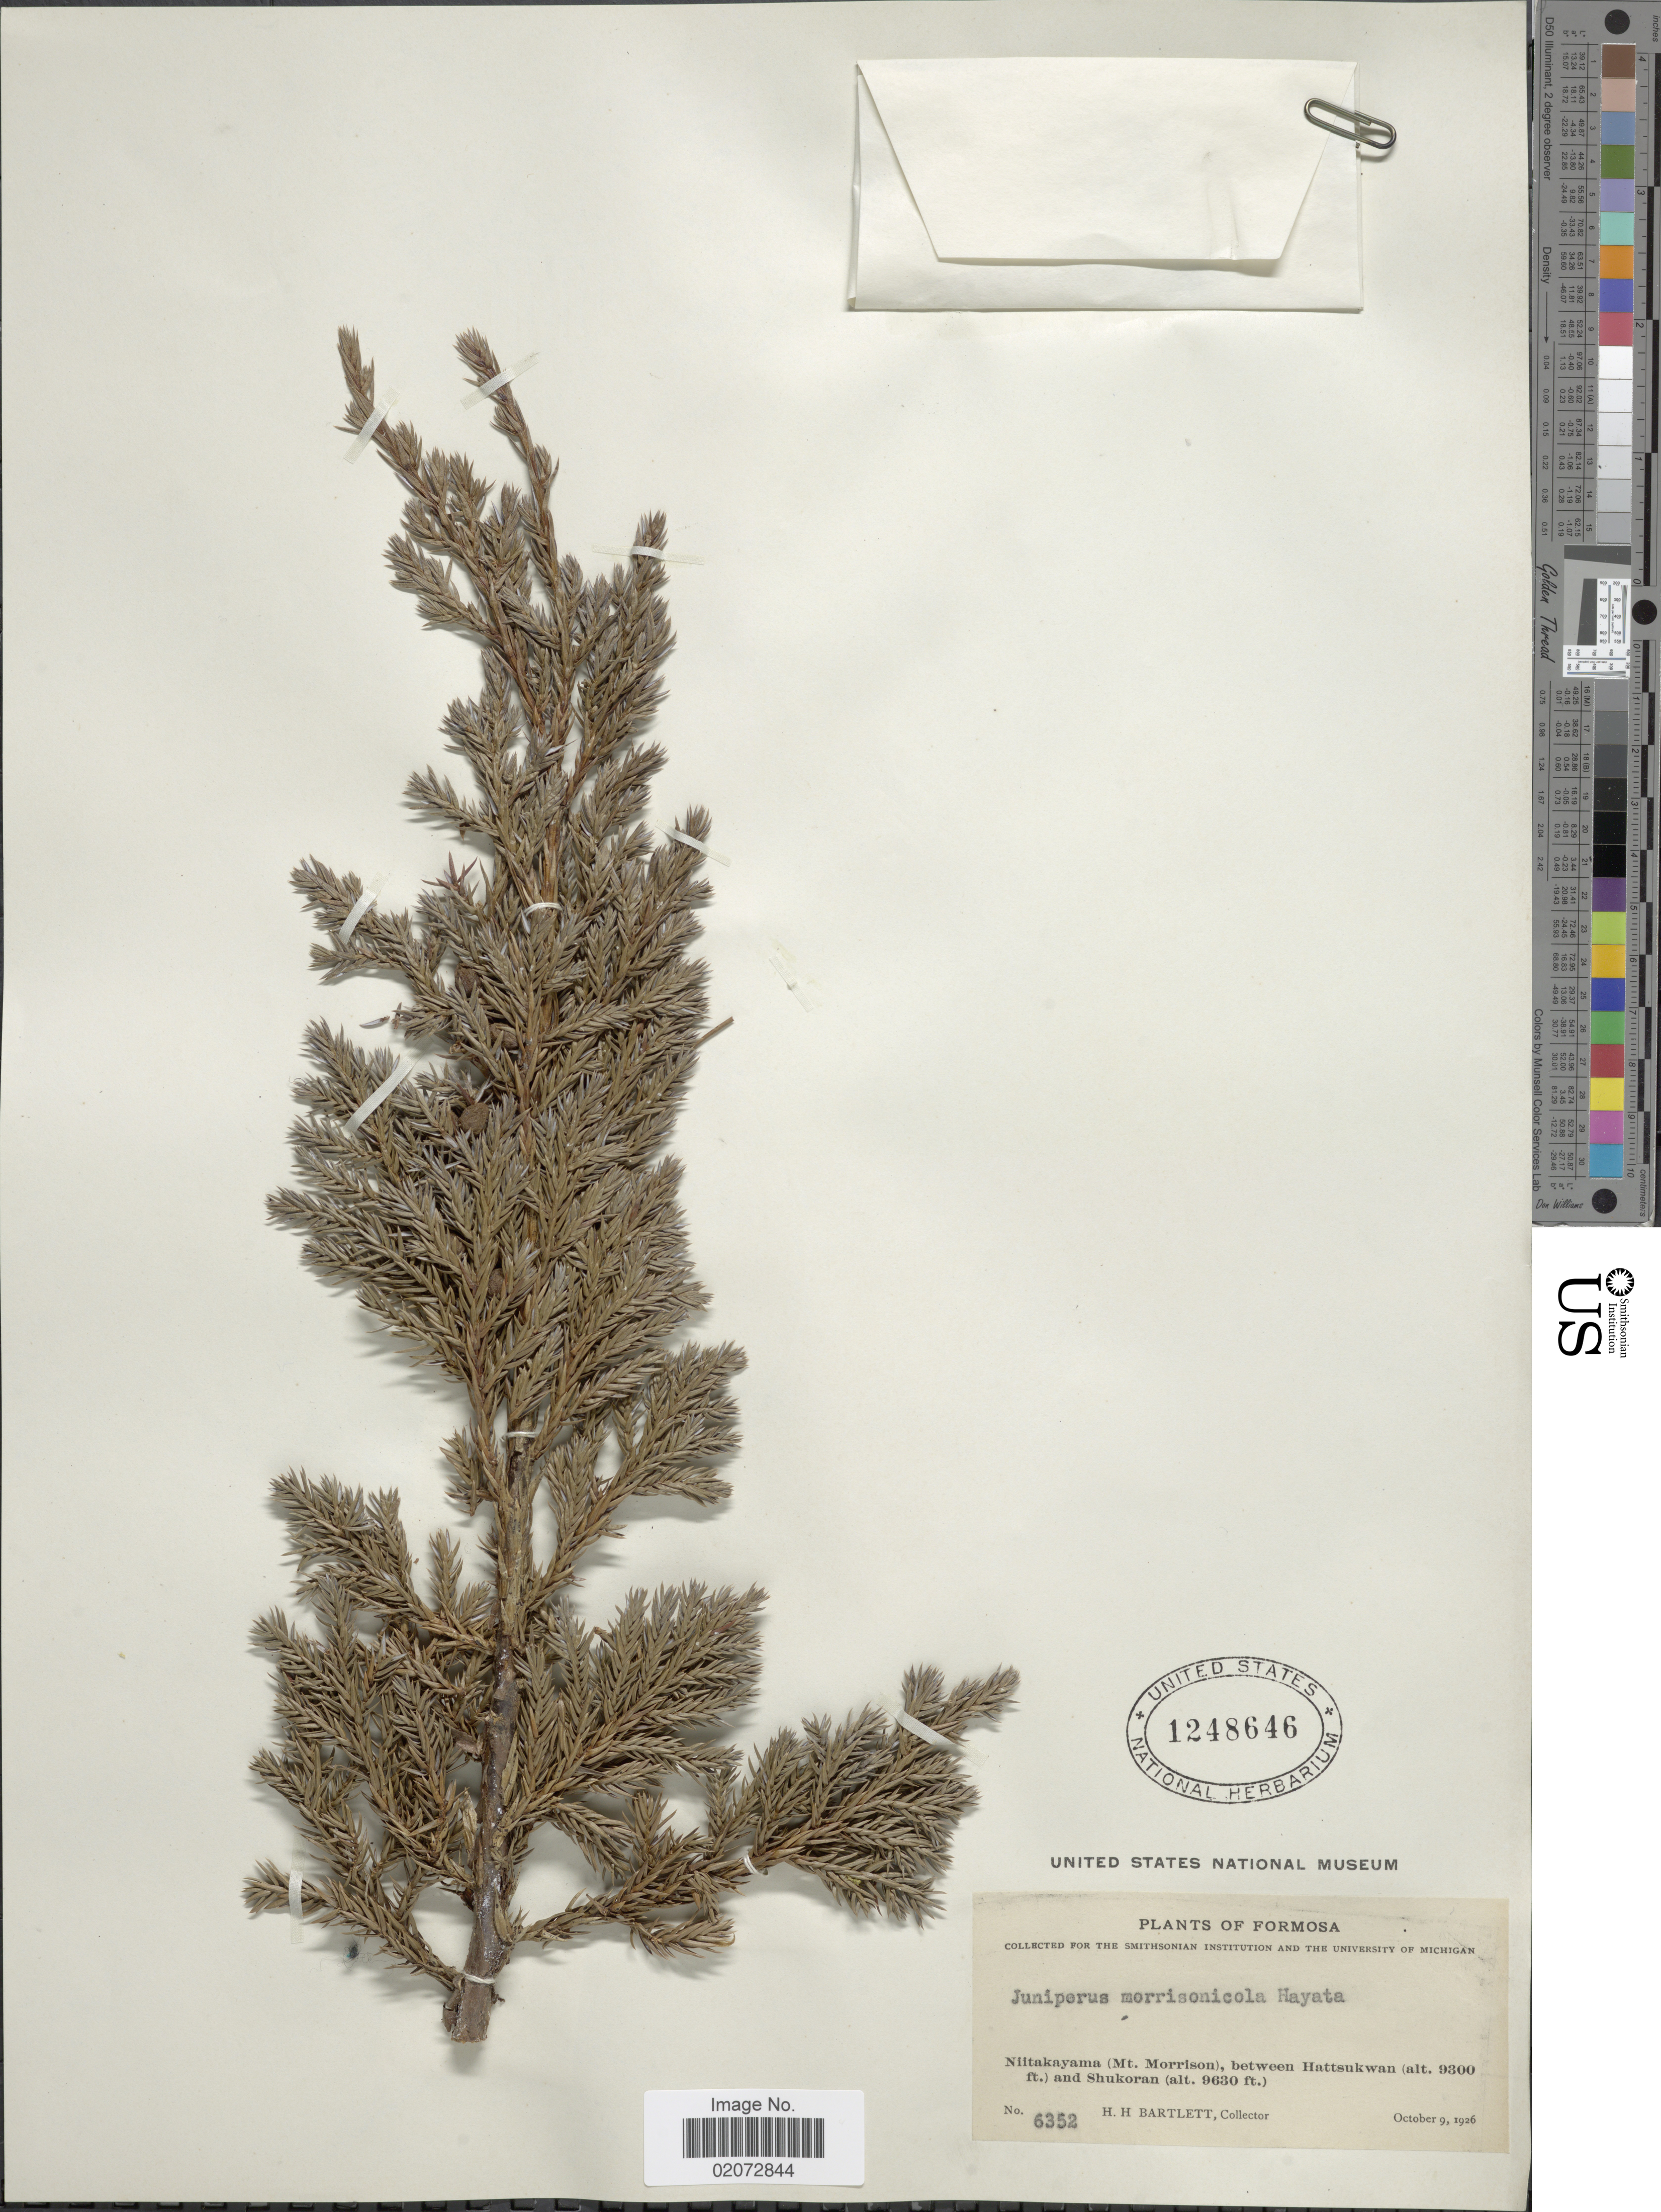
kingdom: Plantae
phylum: Tracheophyta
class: Pinopsida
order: Pinales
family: Cupressaceae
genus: Juniperus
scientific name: Juniperus morrisonicola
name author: Hayata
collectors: H. H. Bartlett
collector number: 6352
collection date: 1926-10-09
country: Taiwan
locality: Formosa, Niitakayama (Mt. Morrison), between Hattsukwan and Shukoran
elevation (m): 2835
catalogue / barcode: US 1248646